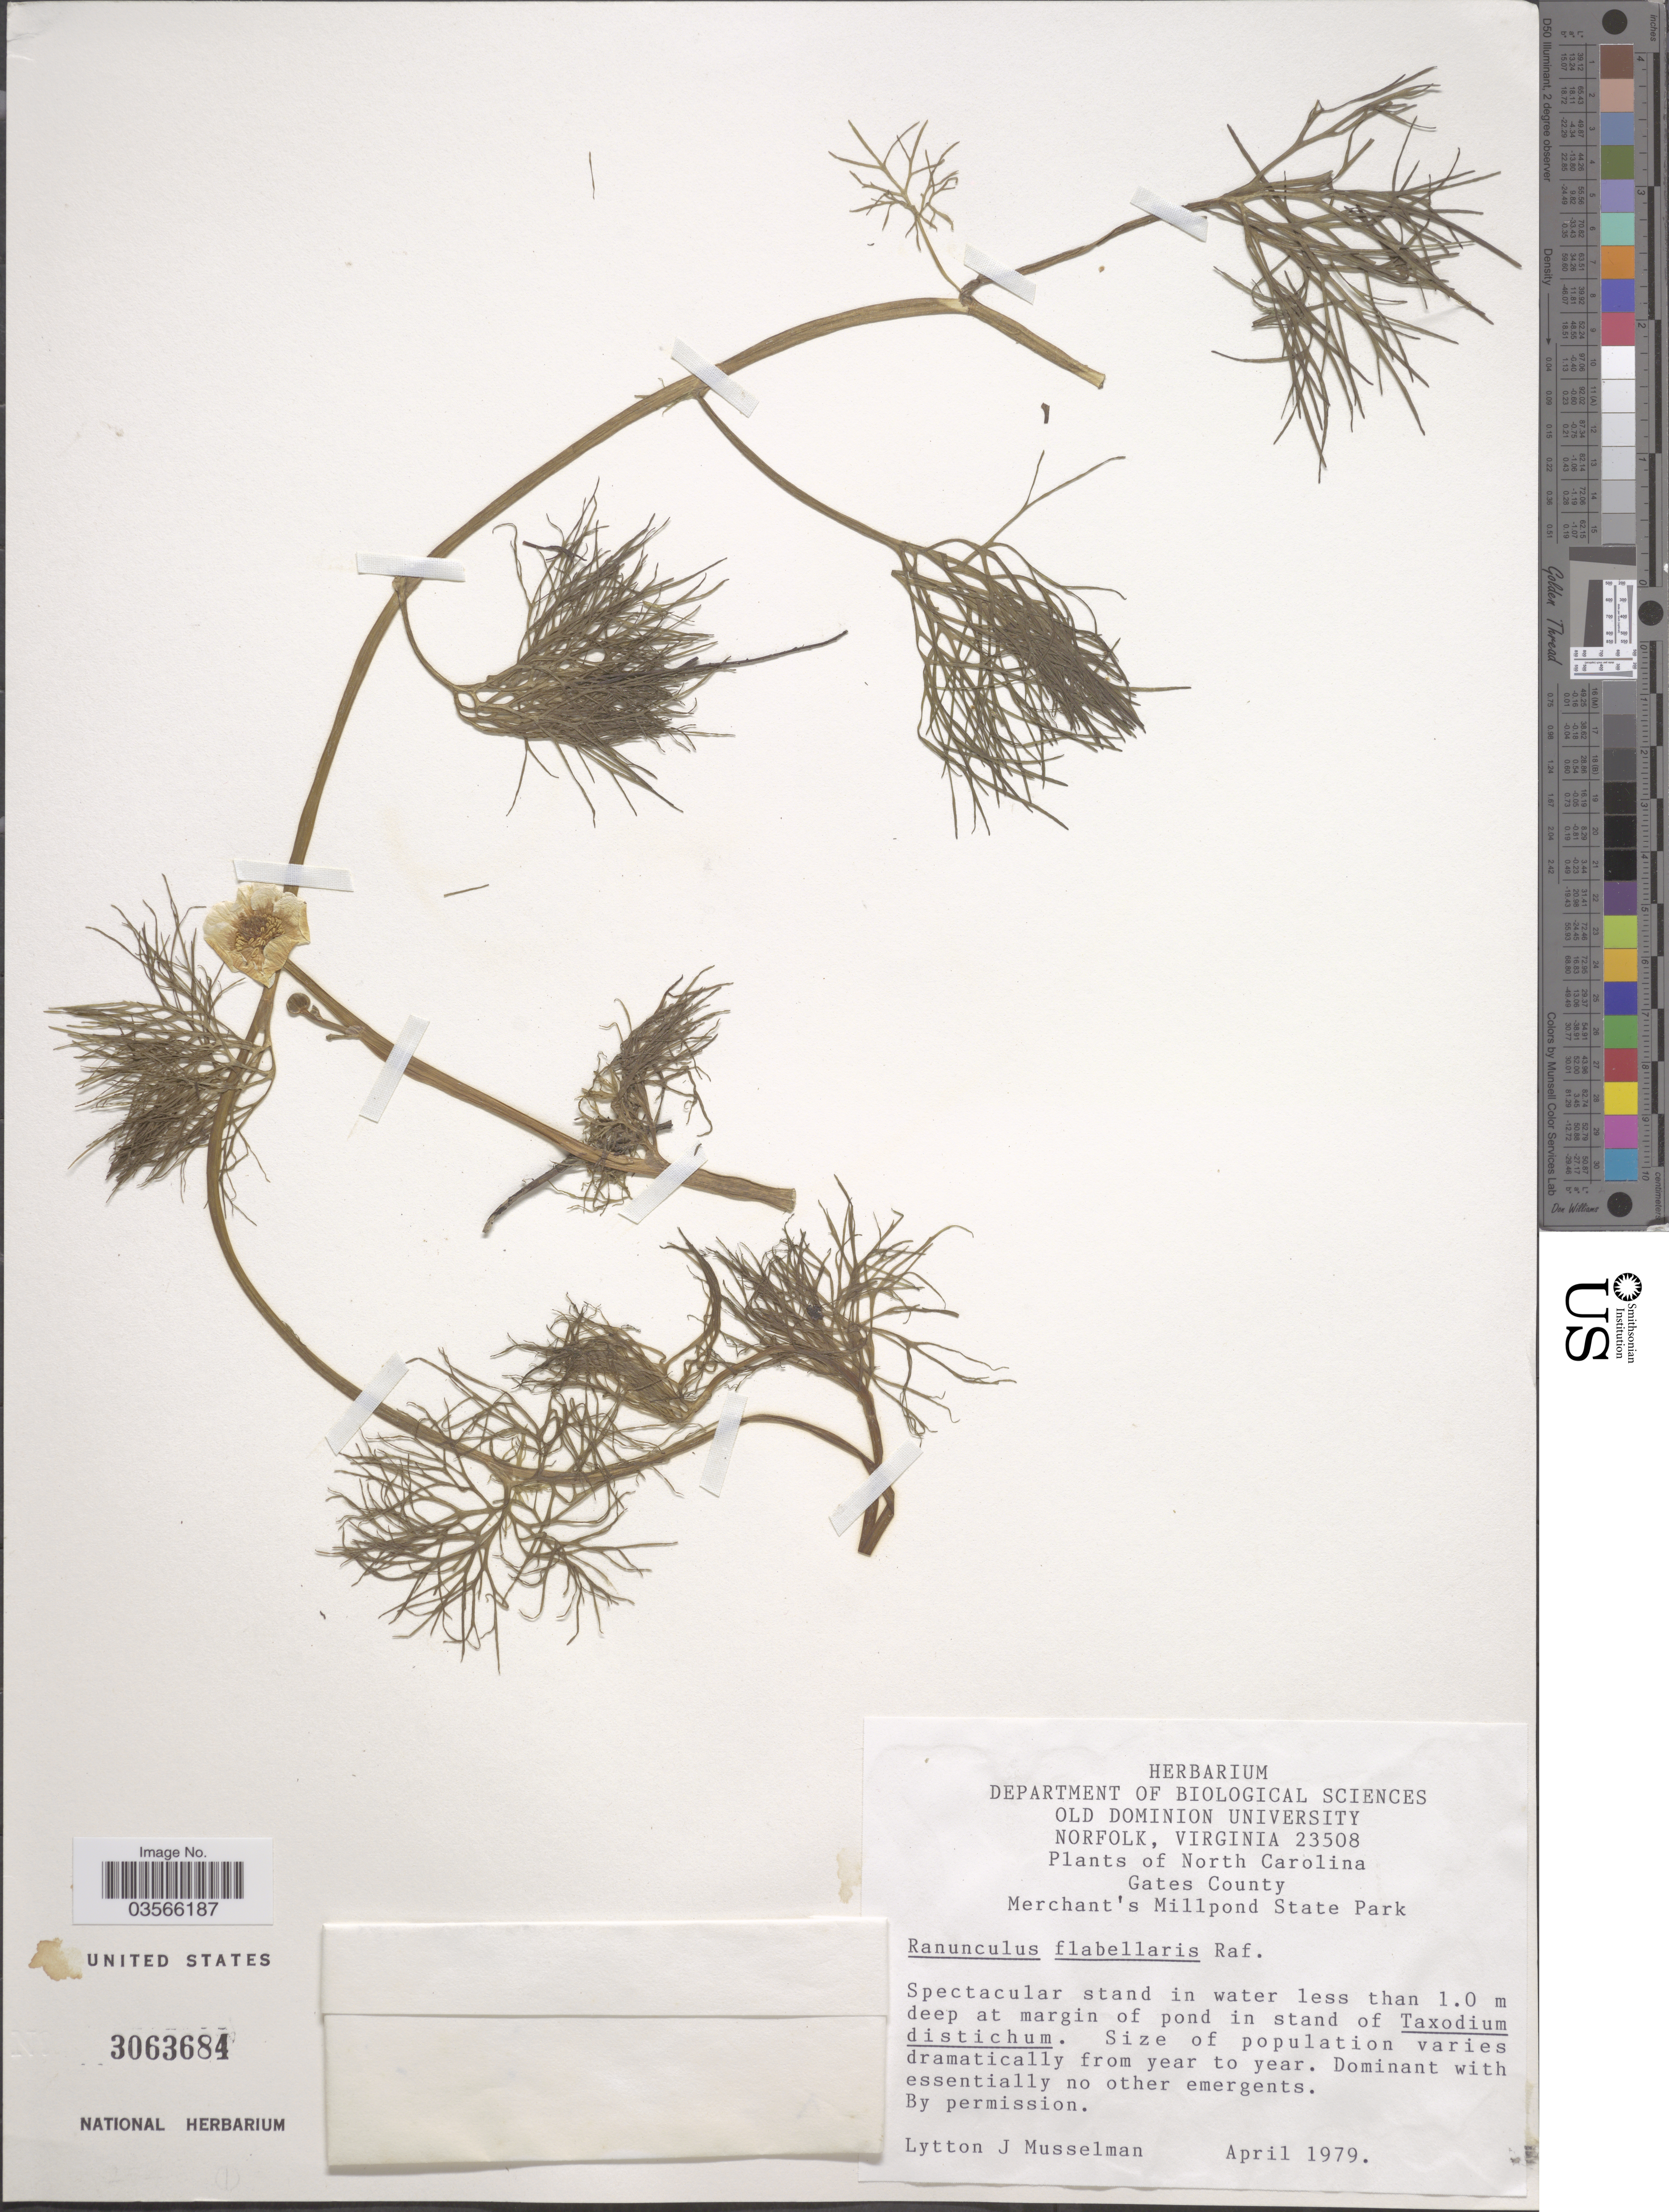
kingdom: Plantae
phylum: Tracheophyta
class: Magnoliopsida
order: Ranunculales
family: Ranunculaceae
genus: Ranunculus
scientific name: Ranunculus flabellaris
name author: Raf.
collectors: L. J. Musselman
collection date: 1979-04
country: United States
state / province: North Carolina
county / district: Gates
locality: Merchant's Millpond State Park.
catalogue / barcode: US 3063684